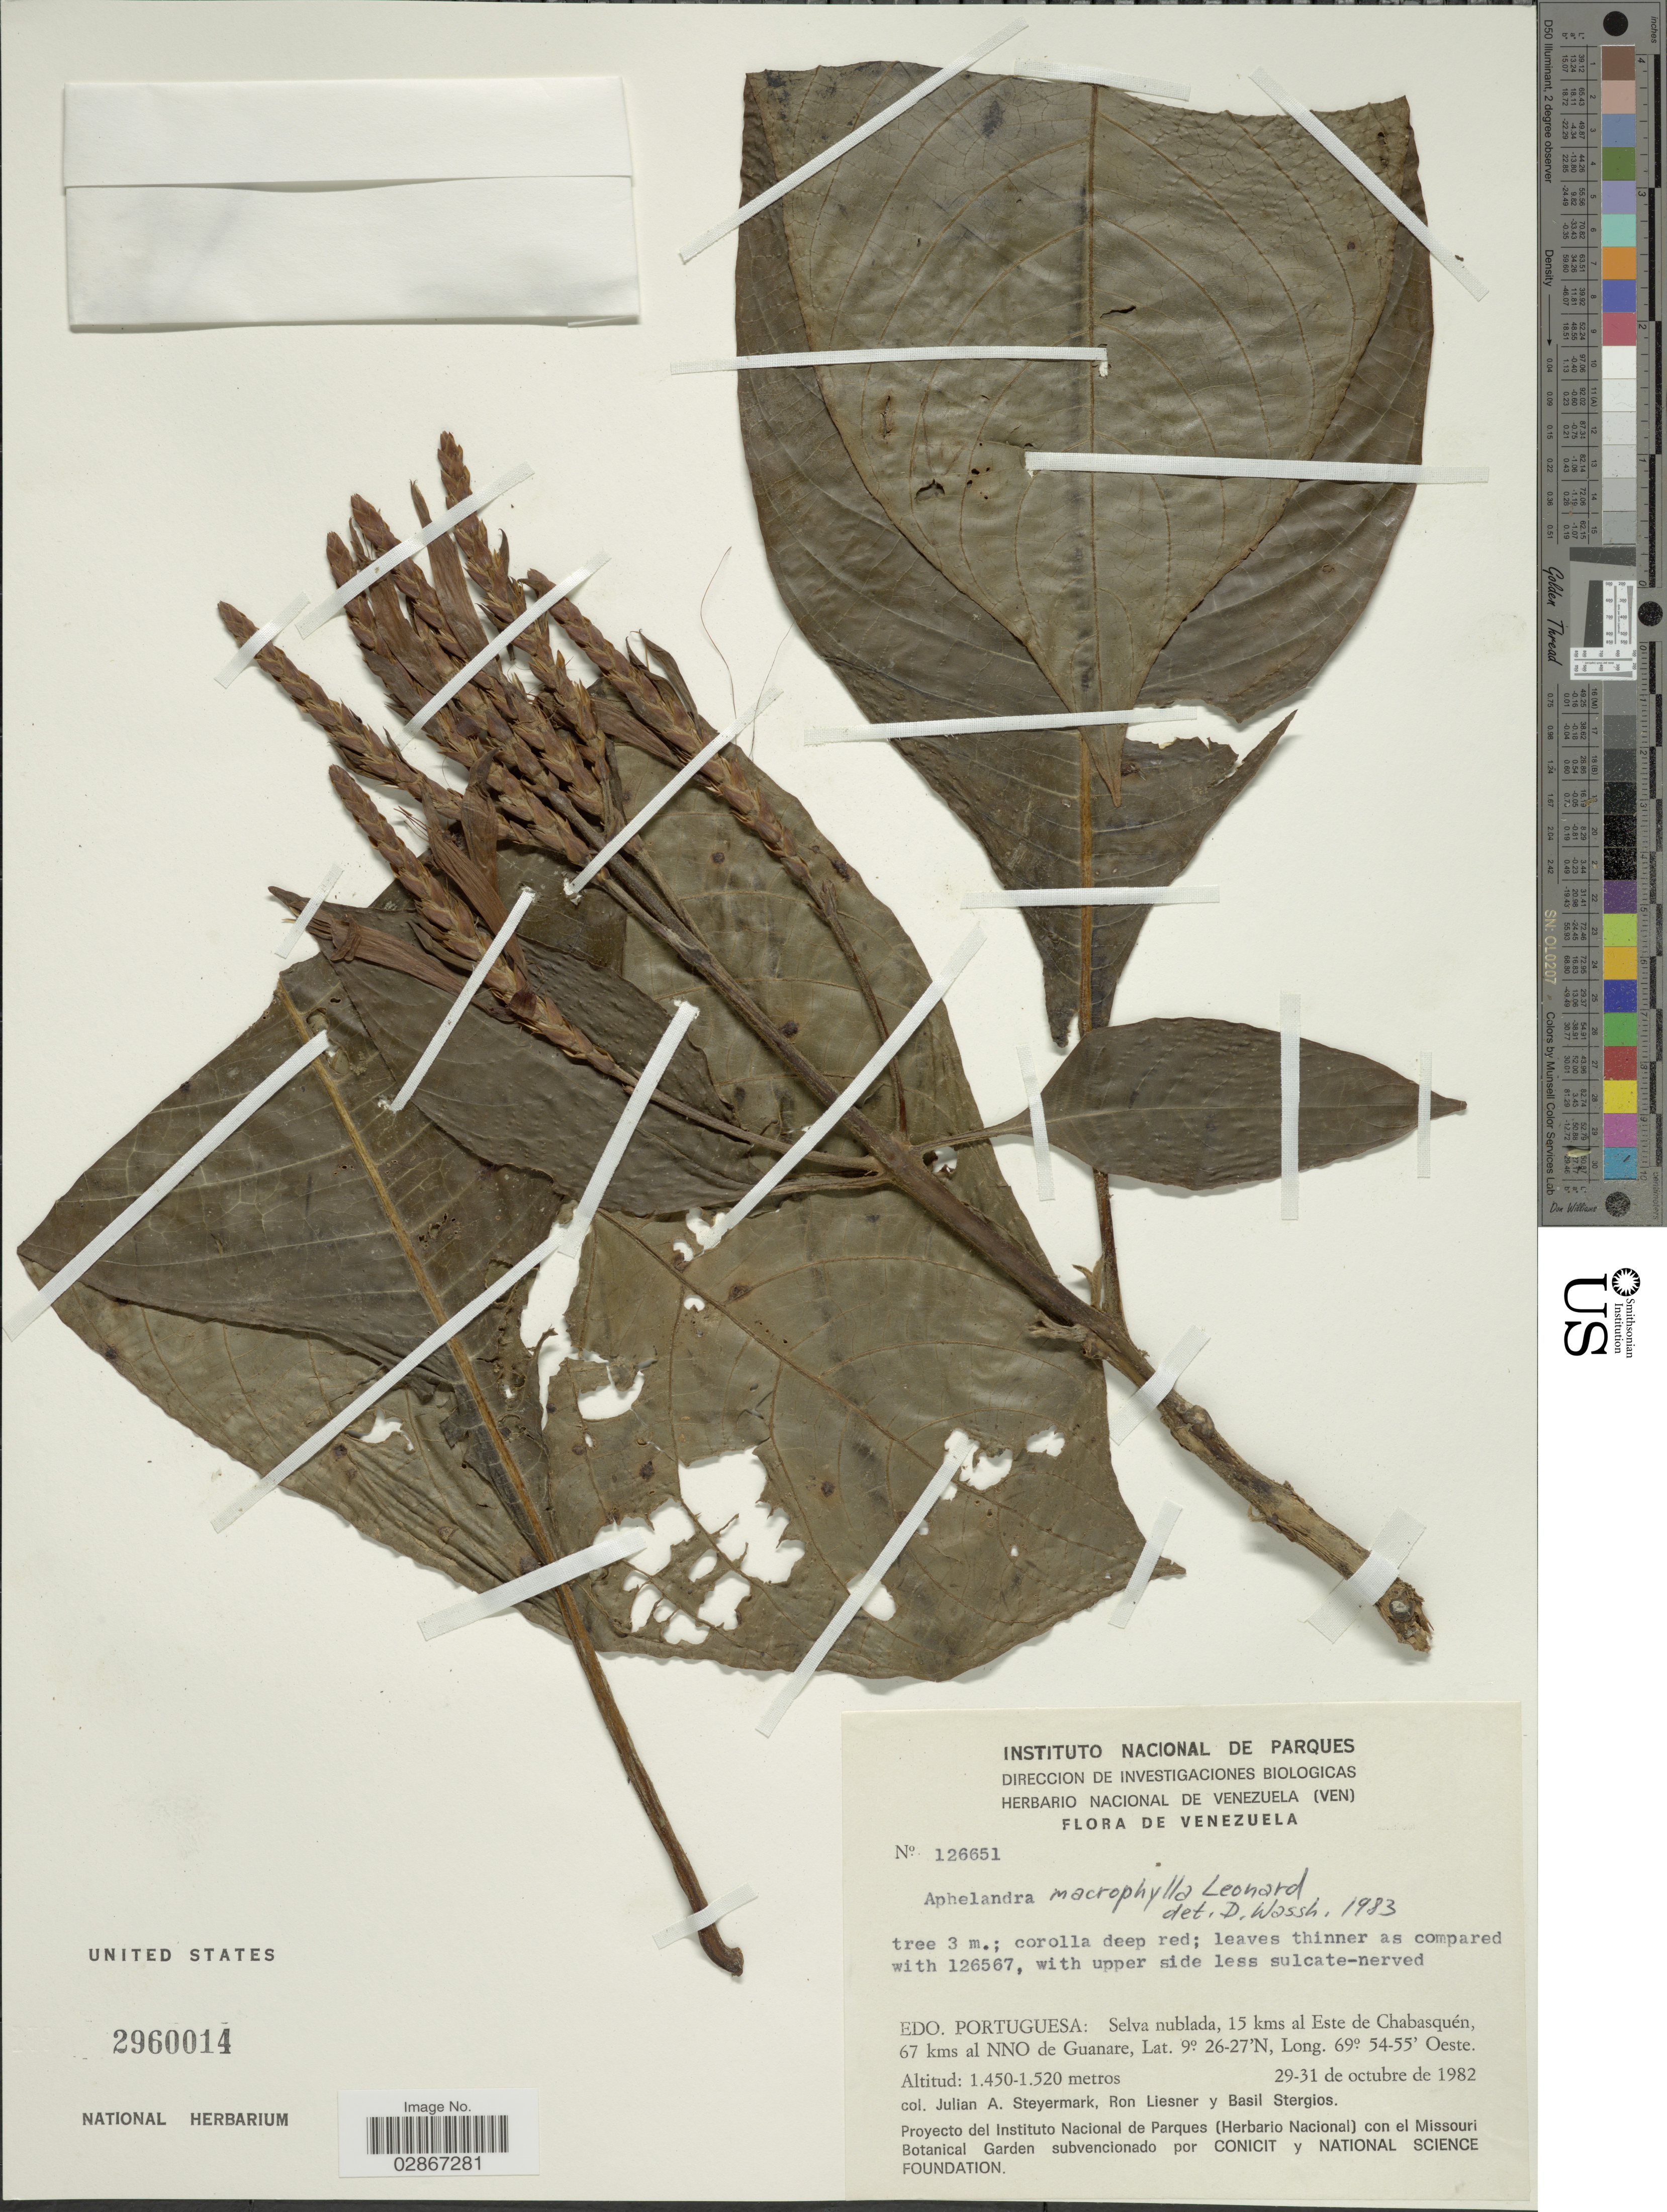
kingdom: Plantae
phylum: Tracheophyta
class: Magnoliopsida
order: Lamiales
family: Acanthaceae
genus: Aphelandra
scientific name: Aphelandra macrophylla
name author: Leonard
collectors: J. Steyermark, R. L. Liesner & B. G. Stergios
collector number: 126651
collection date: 1982-10-29/1982-10-31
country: Venezuela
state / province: Portuguesa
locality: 15 kms al E de Chabasquén, 67 kms al NNO de Guanare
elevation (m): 1450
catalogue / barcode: US 2960014